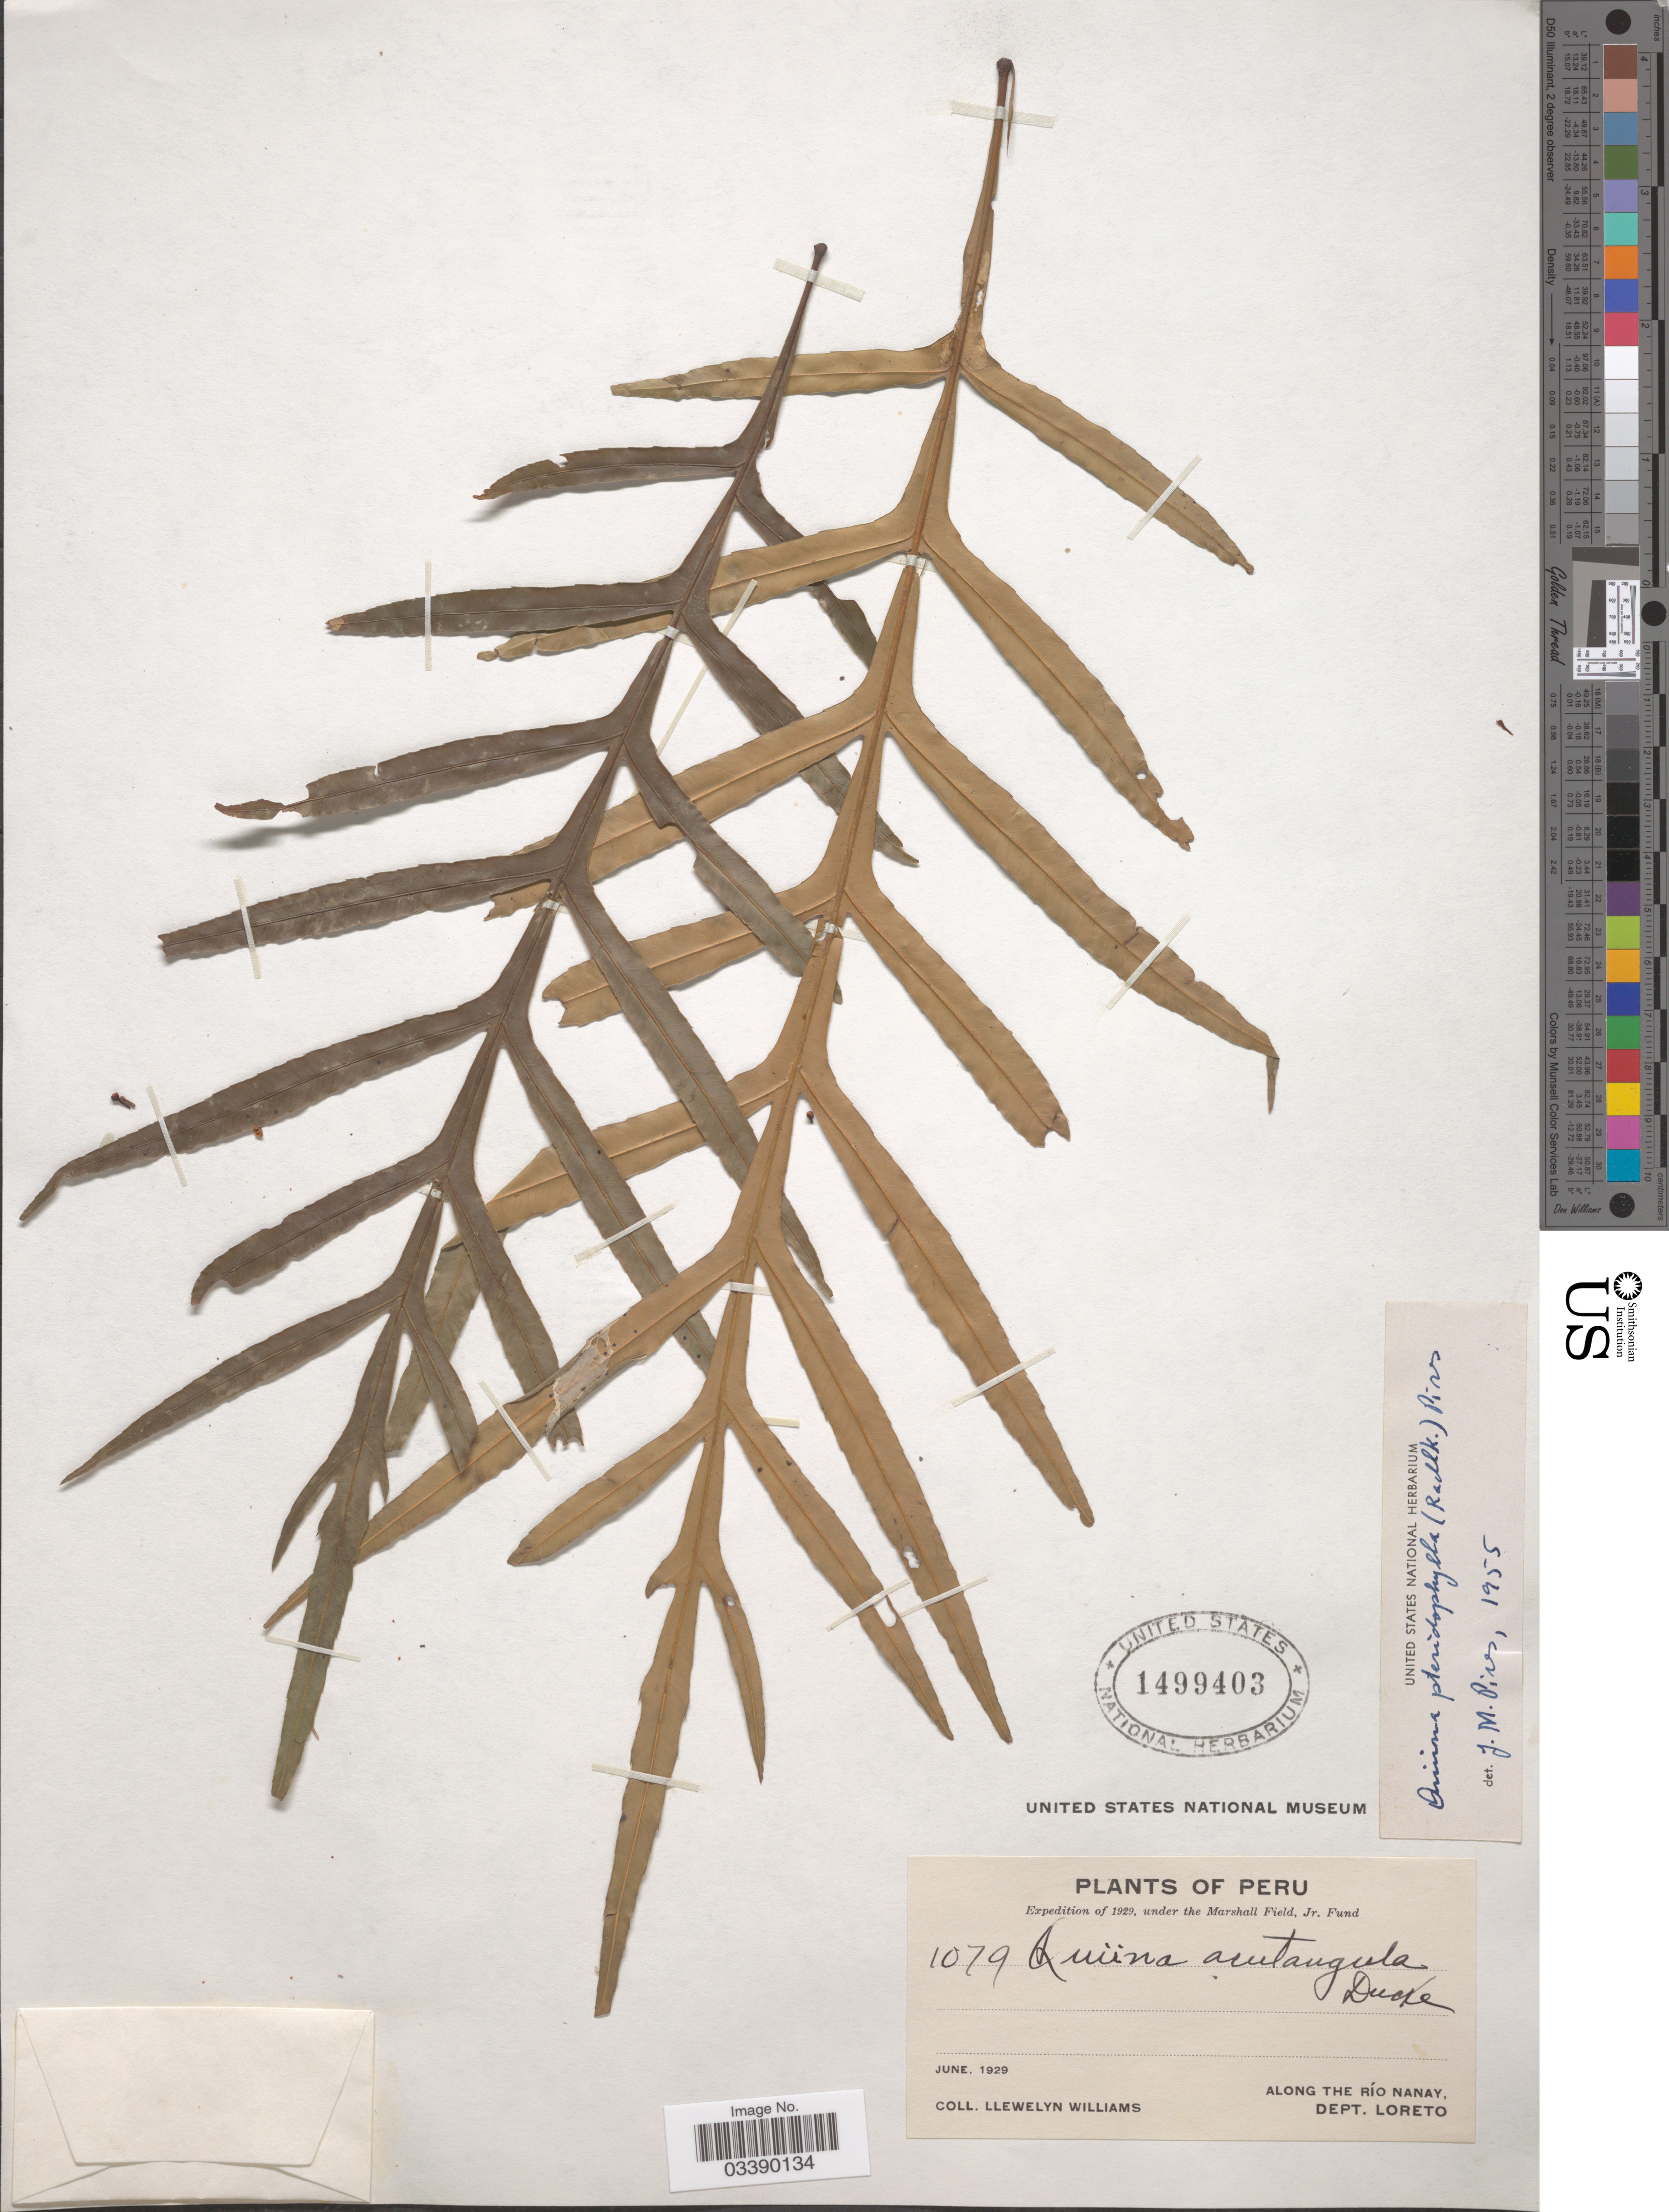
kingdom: Plantae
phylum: Tracheophyta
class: Magnoliopsida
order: Malpighiales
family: Quiinaceae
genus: Quiina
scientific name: Quiina pteridophylla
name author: (Radlk.) Pires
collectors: Ll. Williams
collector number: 1079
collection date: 1929-06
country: Peru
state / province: Loreto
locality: Along the Río Nanay, Dept. Loreto.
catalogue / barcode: US 1599403